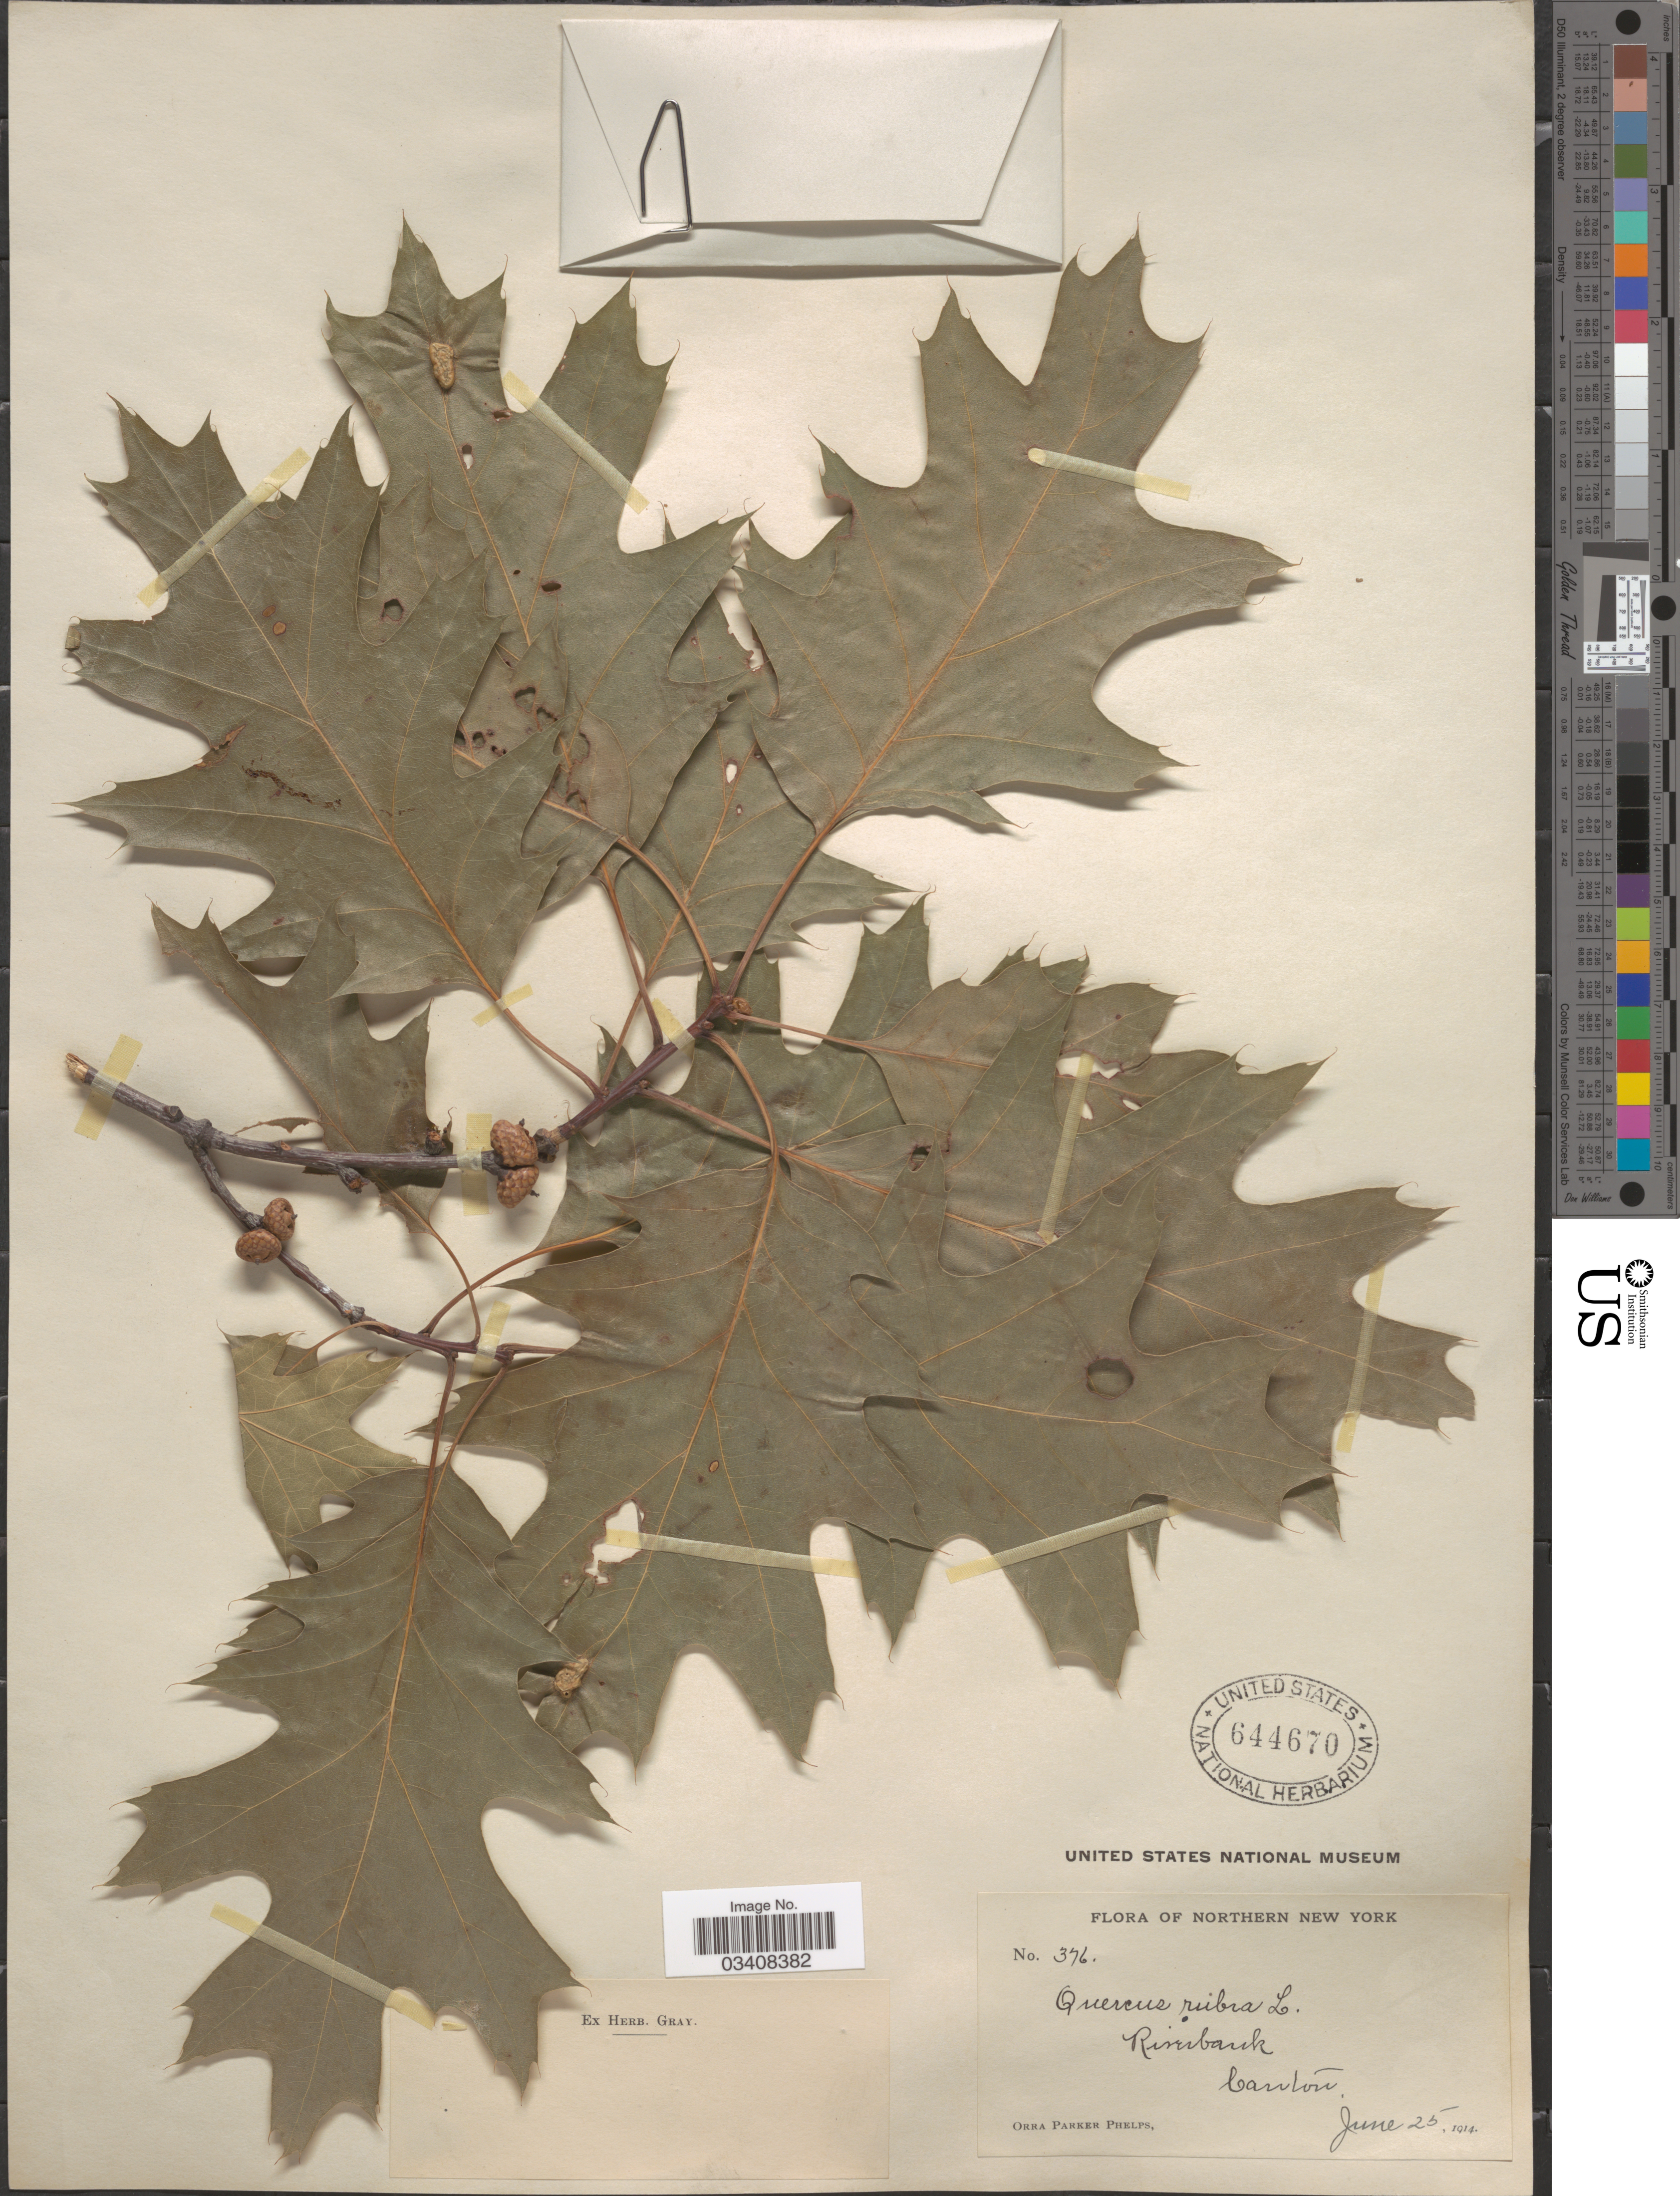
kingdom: Plantae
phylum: Tracheophyta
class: Magnoliopsida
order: Fagales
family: Fagaceae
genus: Quercus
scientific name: Quercus rubra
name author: L.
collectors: O. P. Phelps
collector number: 376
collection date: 1914-06-25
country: United States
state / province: New York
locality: Northern New York. Riverbank Canton.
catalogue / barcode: US 644670